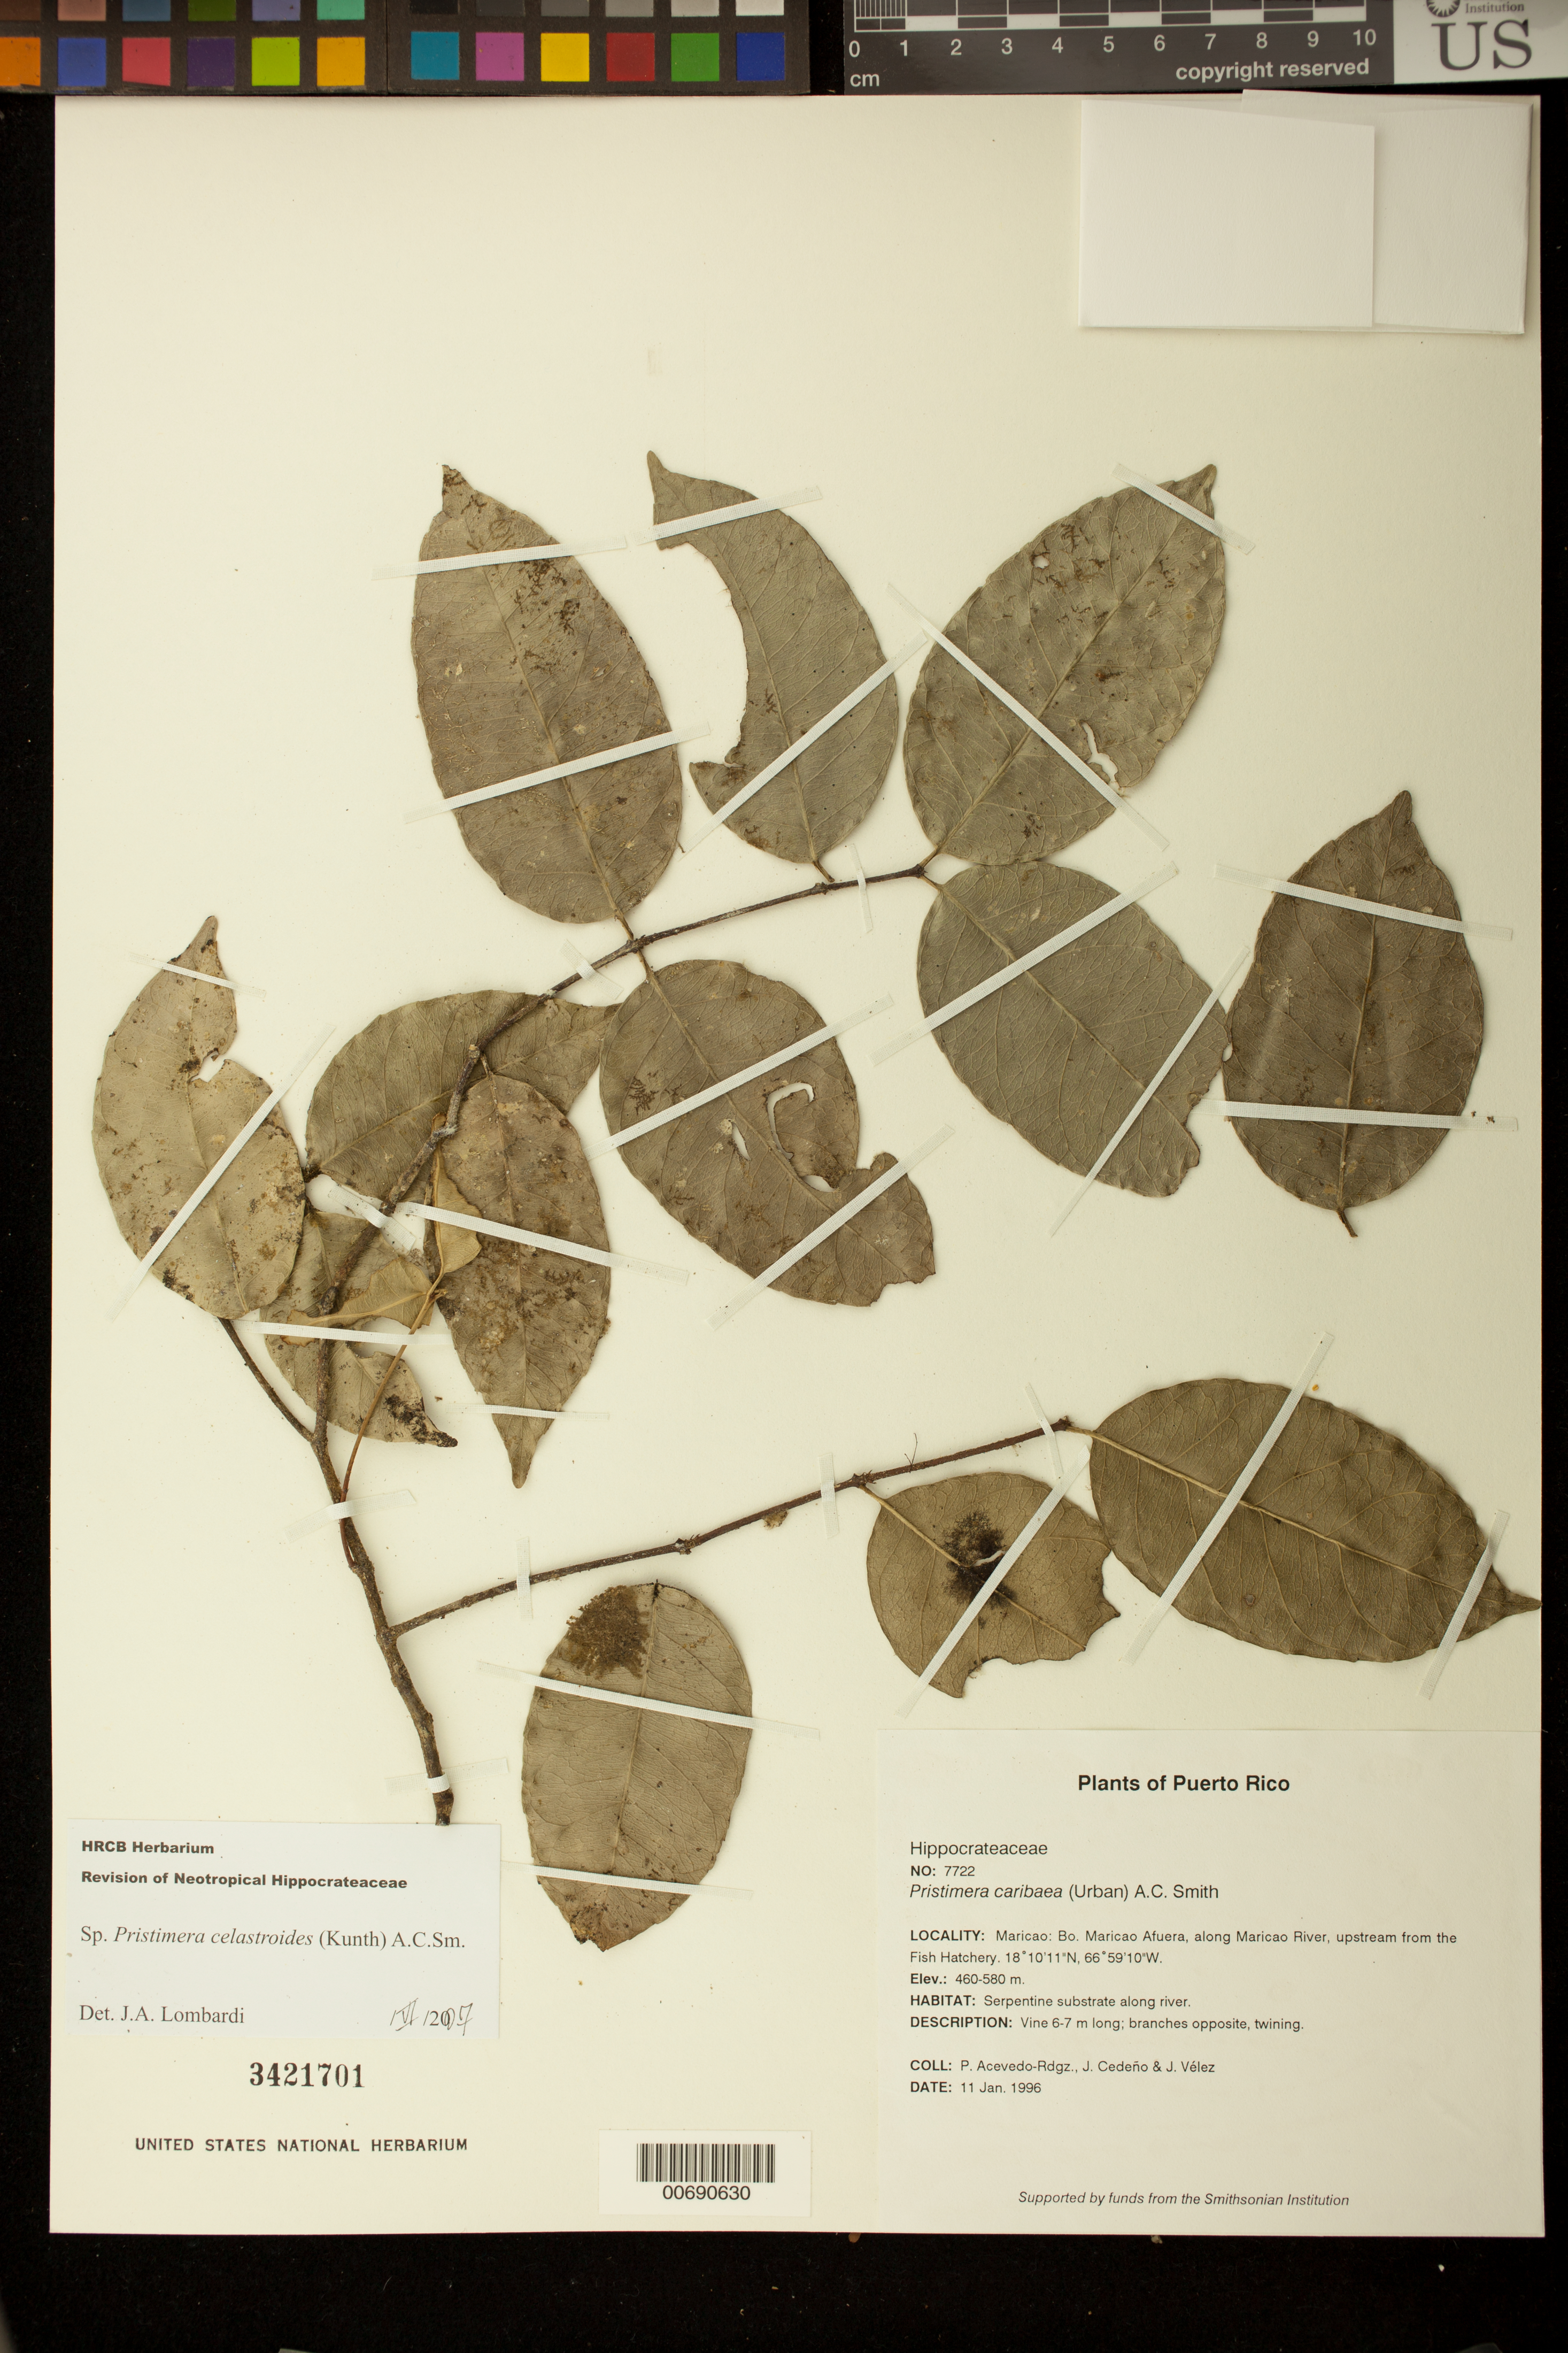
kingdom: Plantae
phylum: Tracheophyta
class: Magnoliopsida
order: Celastrales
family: Celastraceae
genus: Pristimera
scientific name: Pristimera celastroides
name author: (Kunth) A.C. Sm.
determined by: Lombardi, Julio A.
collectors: P. Acevedo-Rodr., J. A. Cedeño M. & J. Vélez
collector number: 7722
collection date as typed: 11 Jan 1996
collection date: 1996-01-11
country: Puerto Rico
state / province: Maricao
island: Puerto Rico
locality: Maricao: Bo. Maricao Afuera, along Maricao River, upstream from the Fish Hatchery.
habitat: Serpentine substrate along river.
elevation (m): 460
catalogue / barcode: US 3421701